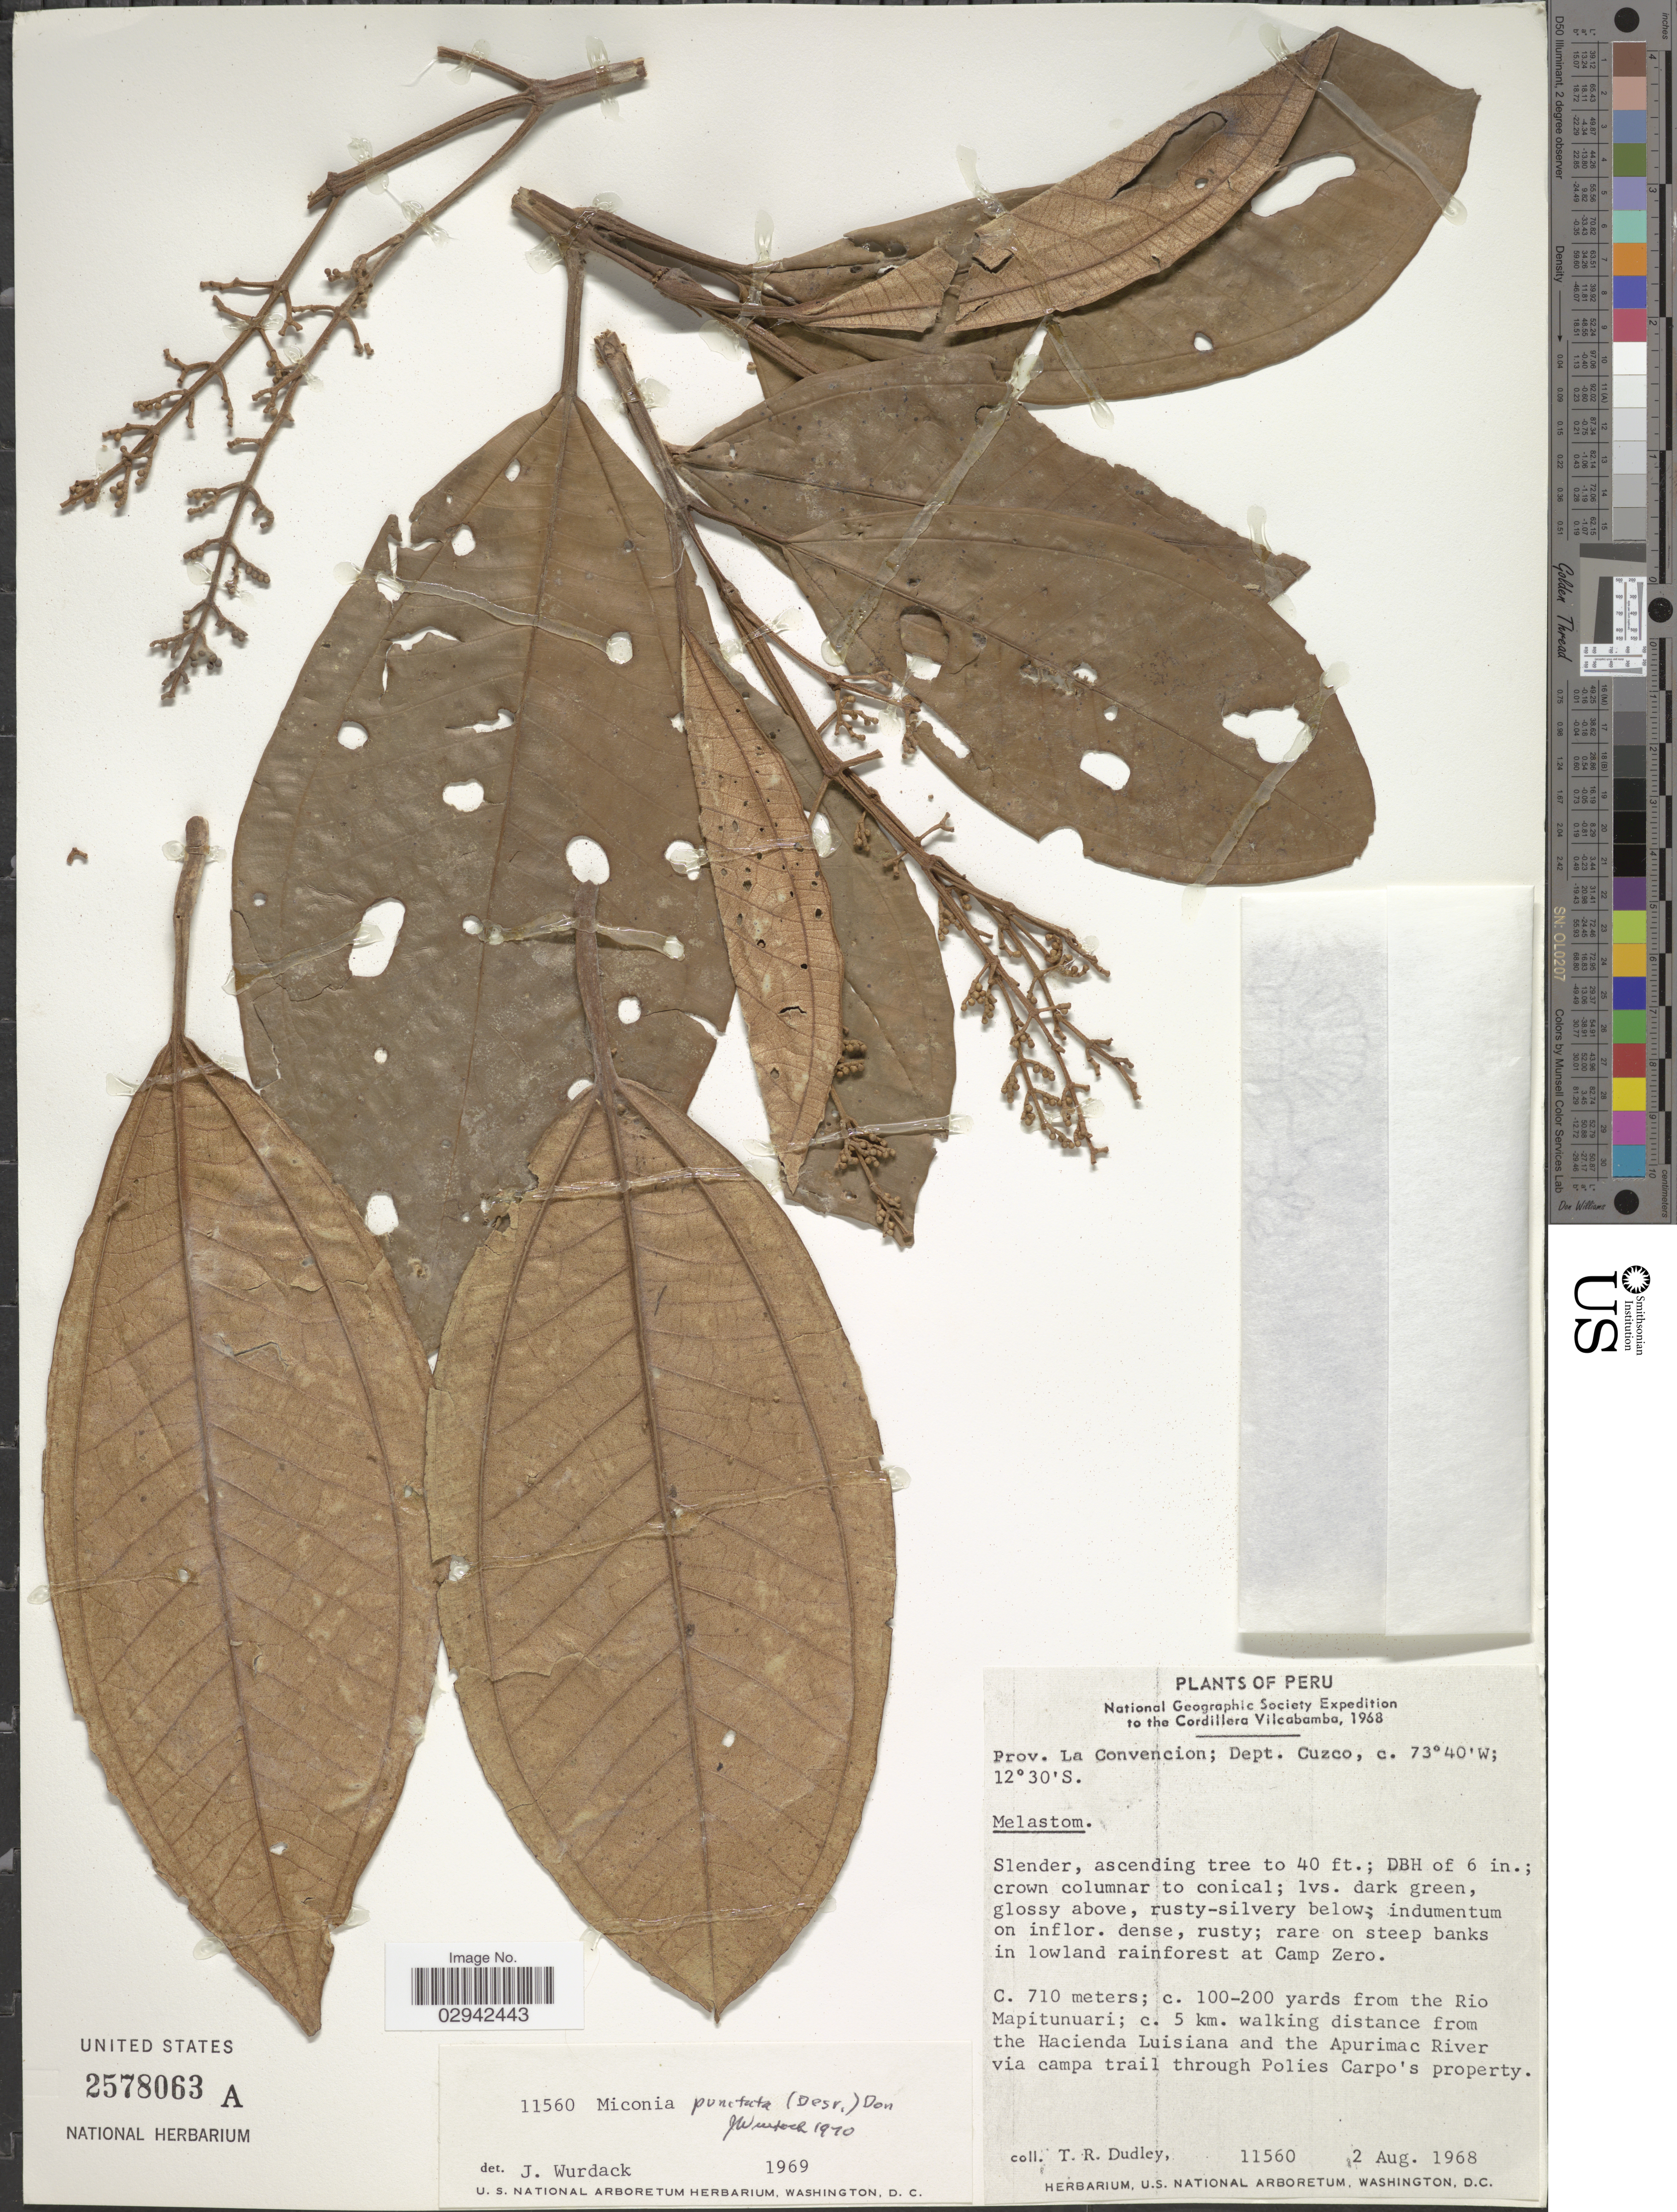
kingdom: Plantae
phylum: Tracheophyta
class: Magnoliopsida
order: Myrtales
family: Melastomataceae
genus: Miconia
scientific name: Miconia punctata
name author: (Desr.) D. Don ex DC.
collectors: T. R. Dudley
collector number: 11560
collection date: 1968-08-02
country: Peru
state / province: Cusco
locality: Prov. La Convencion; Dept. Cuzco, c. 100-200 yards from the Rio Mapitunuari; c. 5 km. walking distance from the Hacienda Luisiana and the Apurimac River via campa trail through Polies Carpo's property. Cordillera Vilcabamba.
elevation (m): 710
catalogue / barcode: US 2578063A